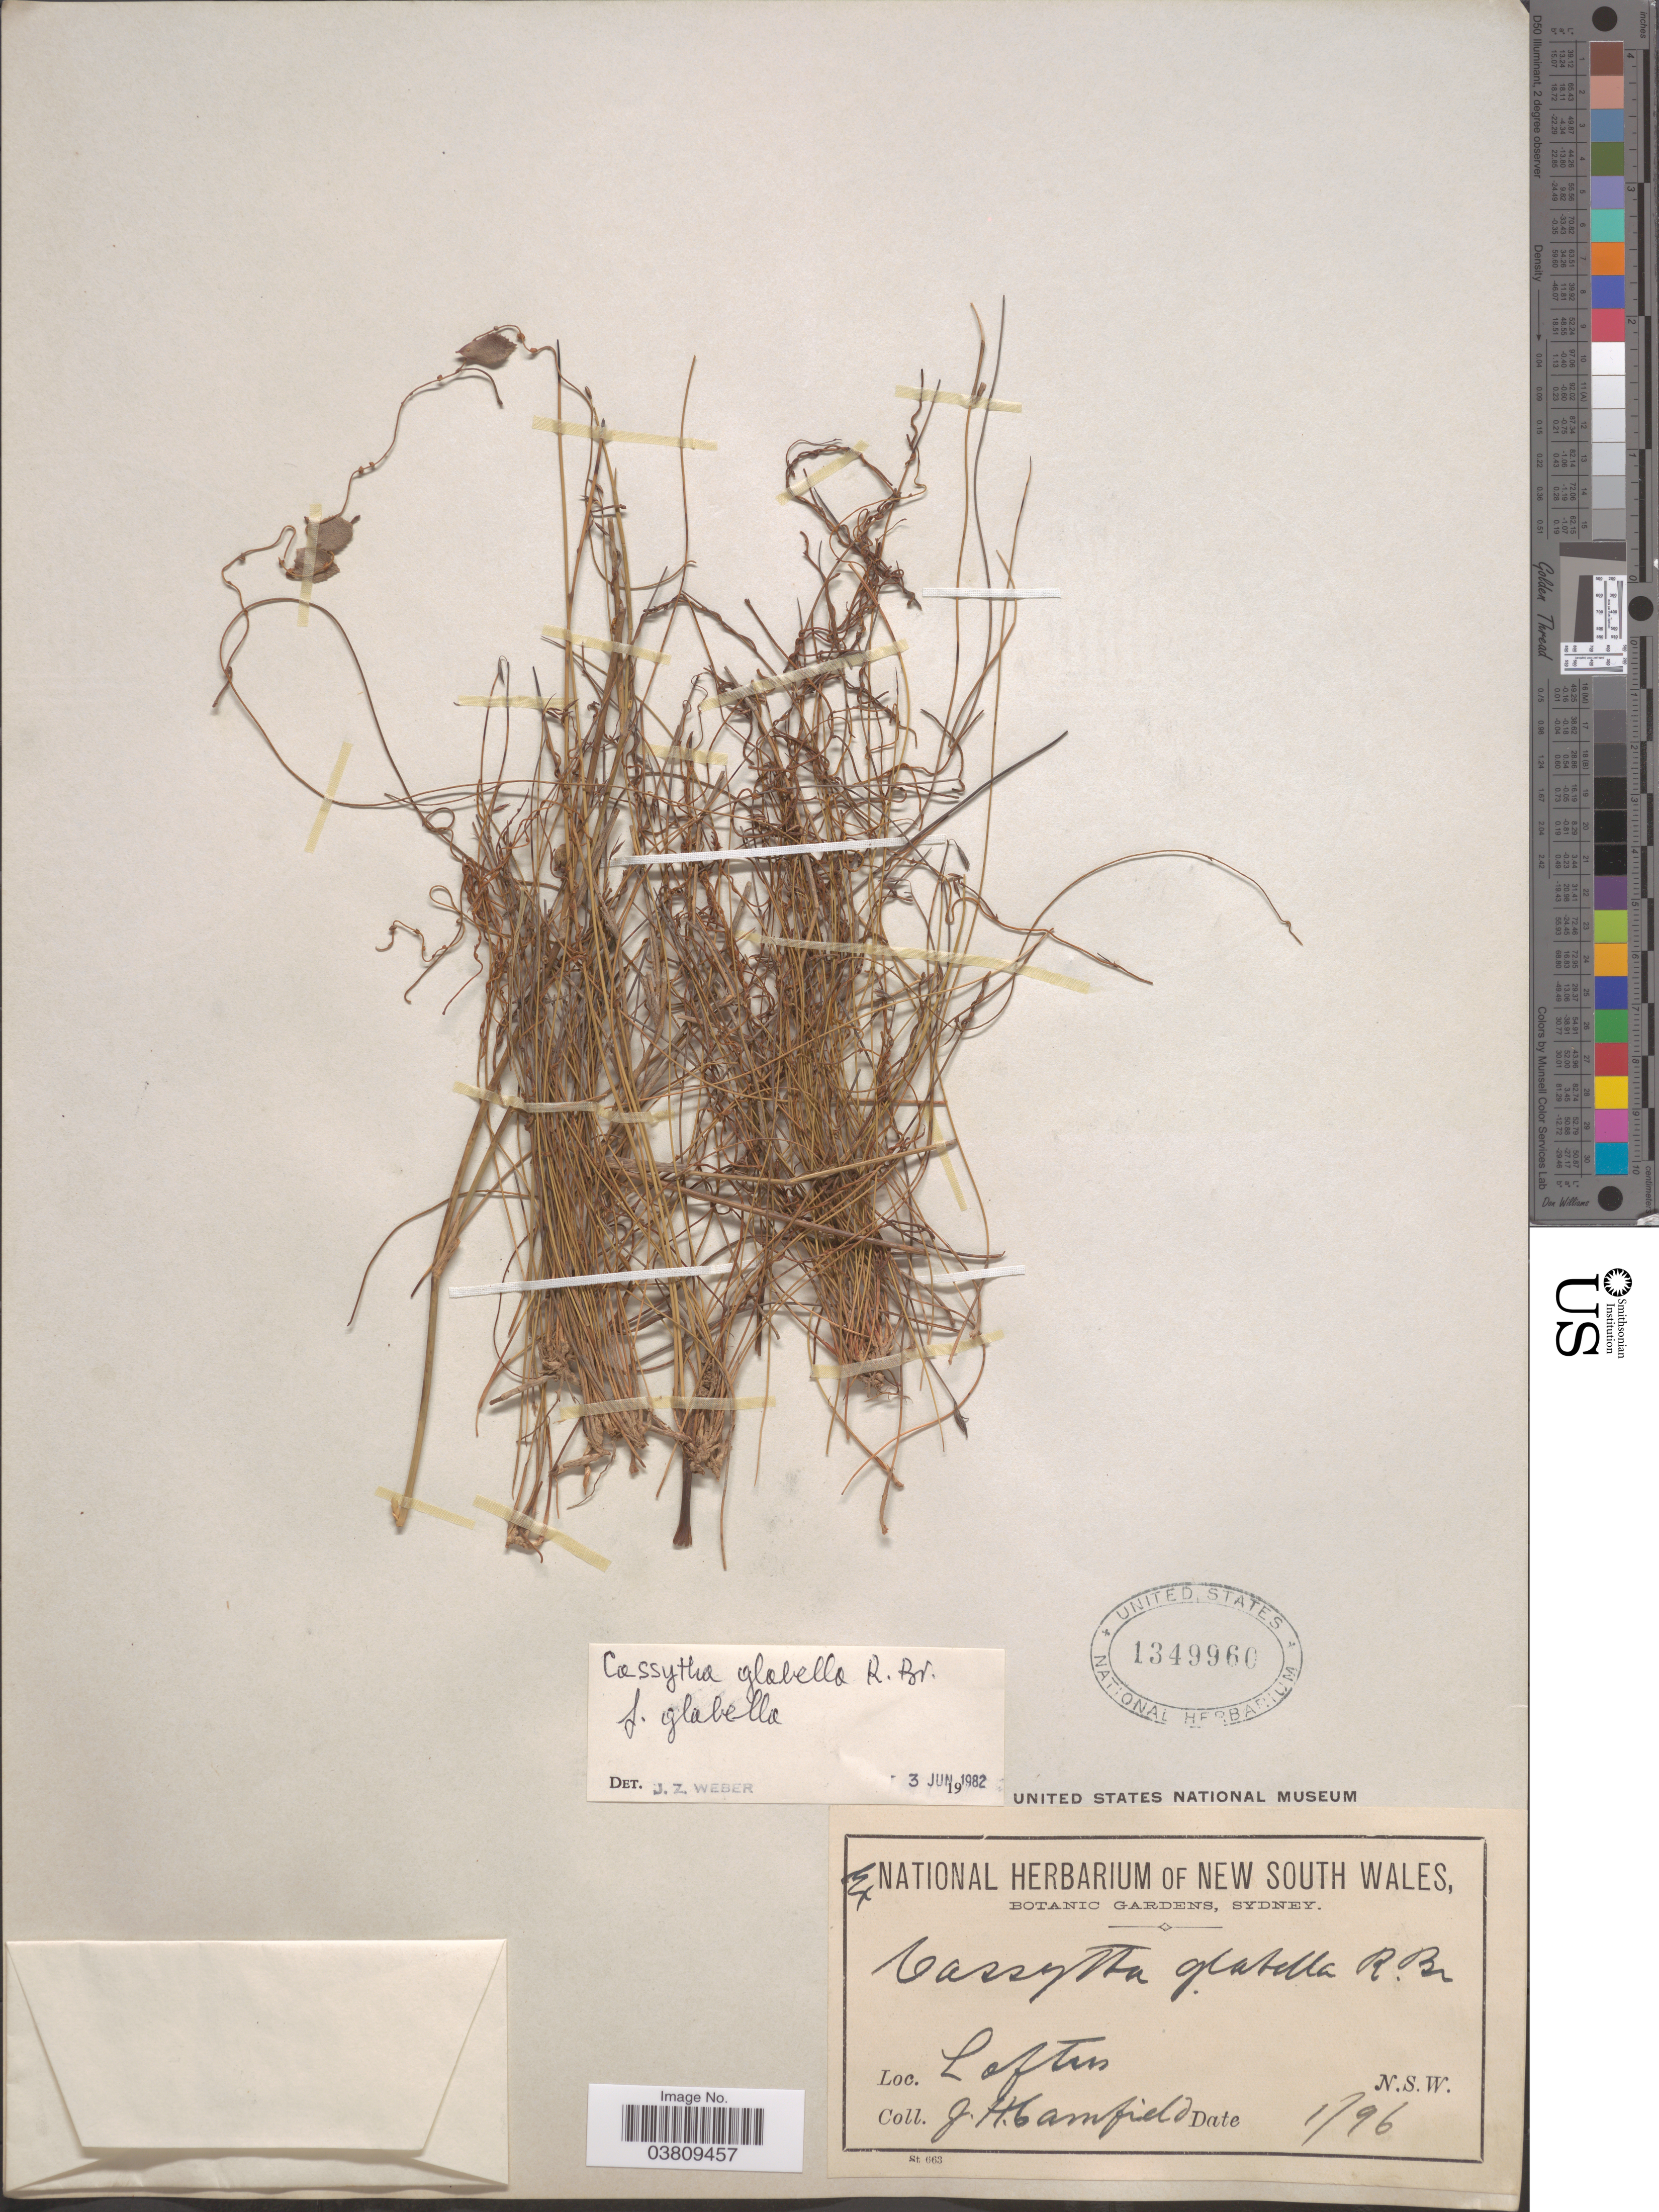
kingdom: Plantae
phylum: Tracheophyta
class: Magnoliopsida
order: Laurales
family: Lauraceae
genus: Cassytha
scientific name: Cassytha glabella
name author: R. Br.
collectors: J. Camfield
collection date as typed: Transcribed d/m/y: /1/96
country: Australia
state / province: New South Wales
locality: Loftus.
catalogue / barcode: US 1349960